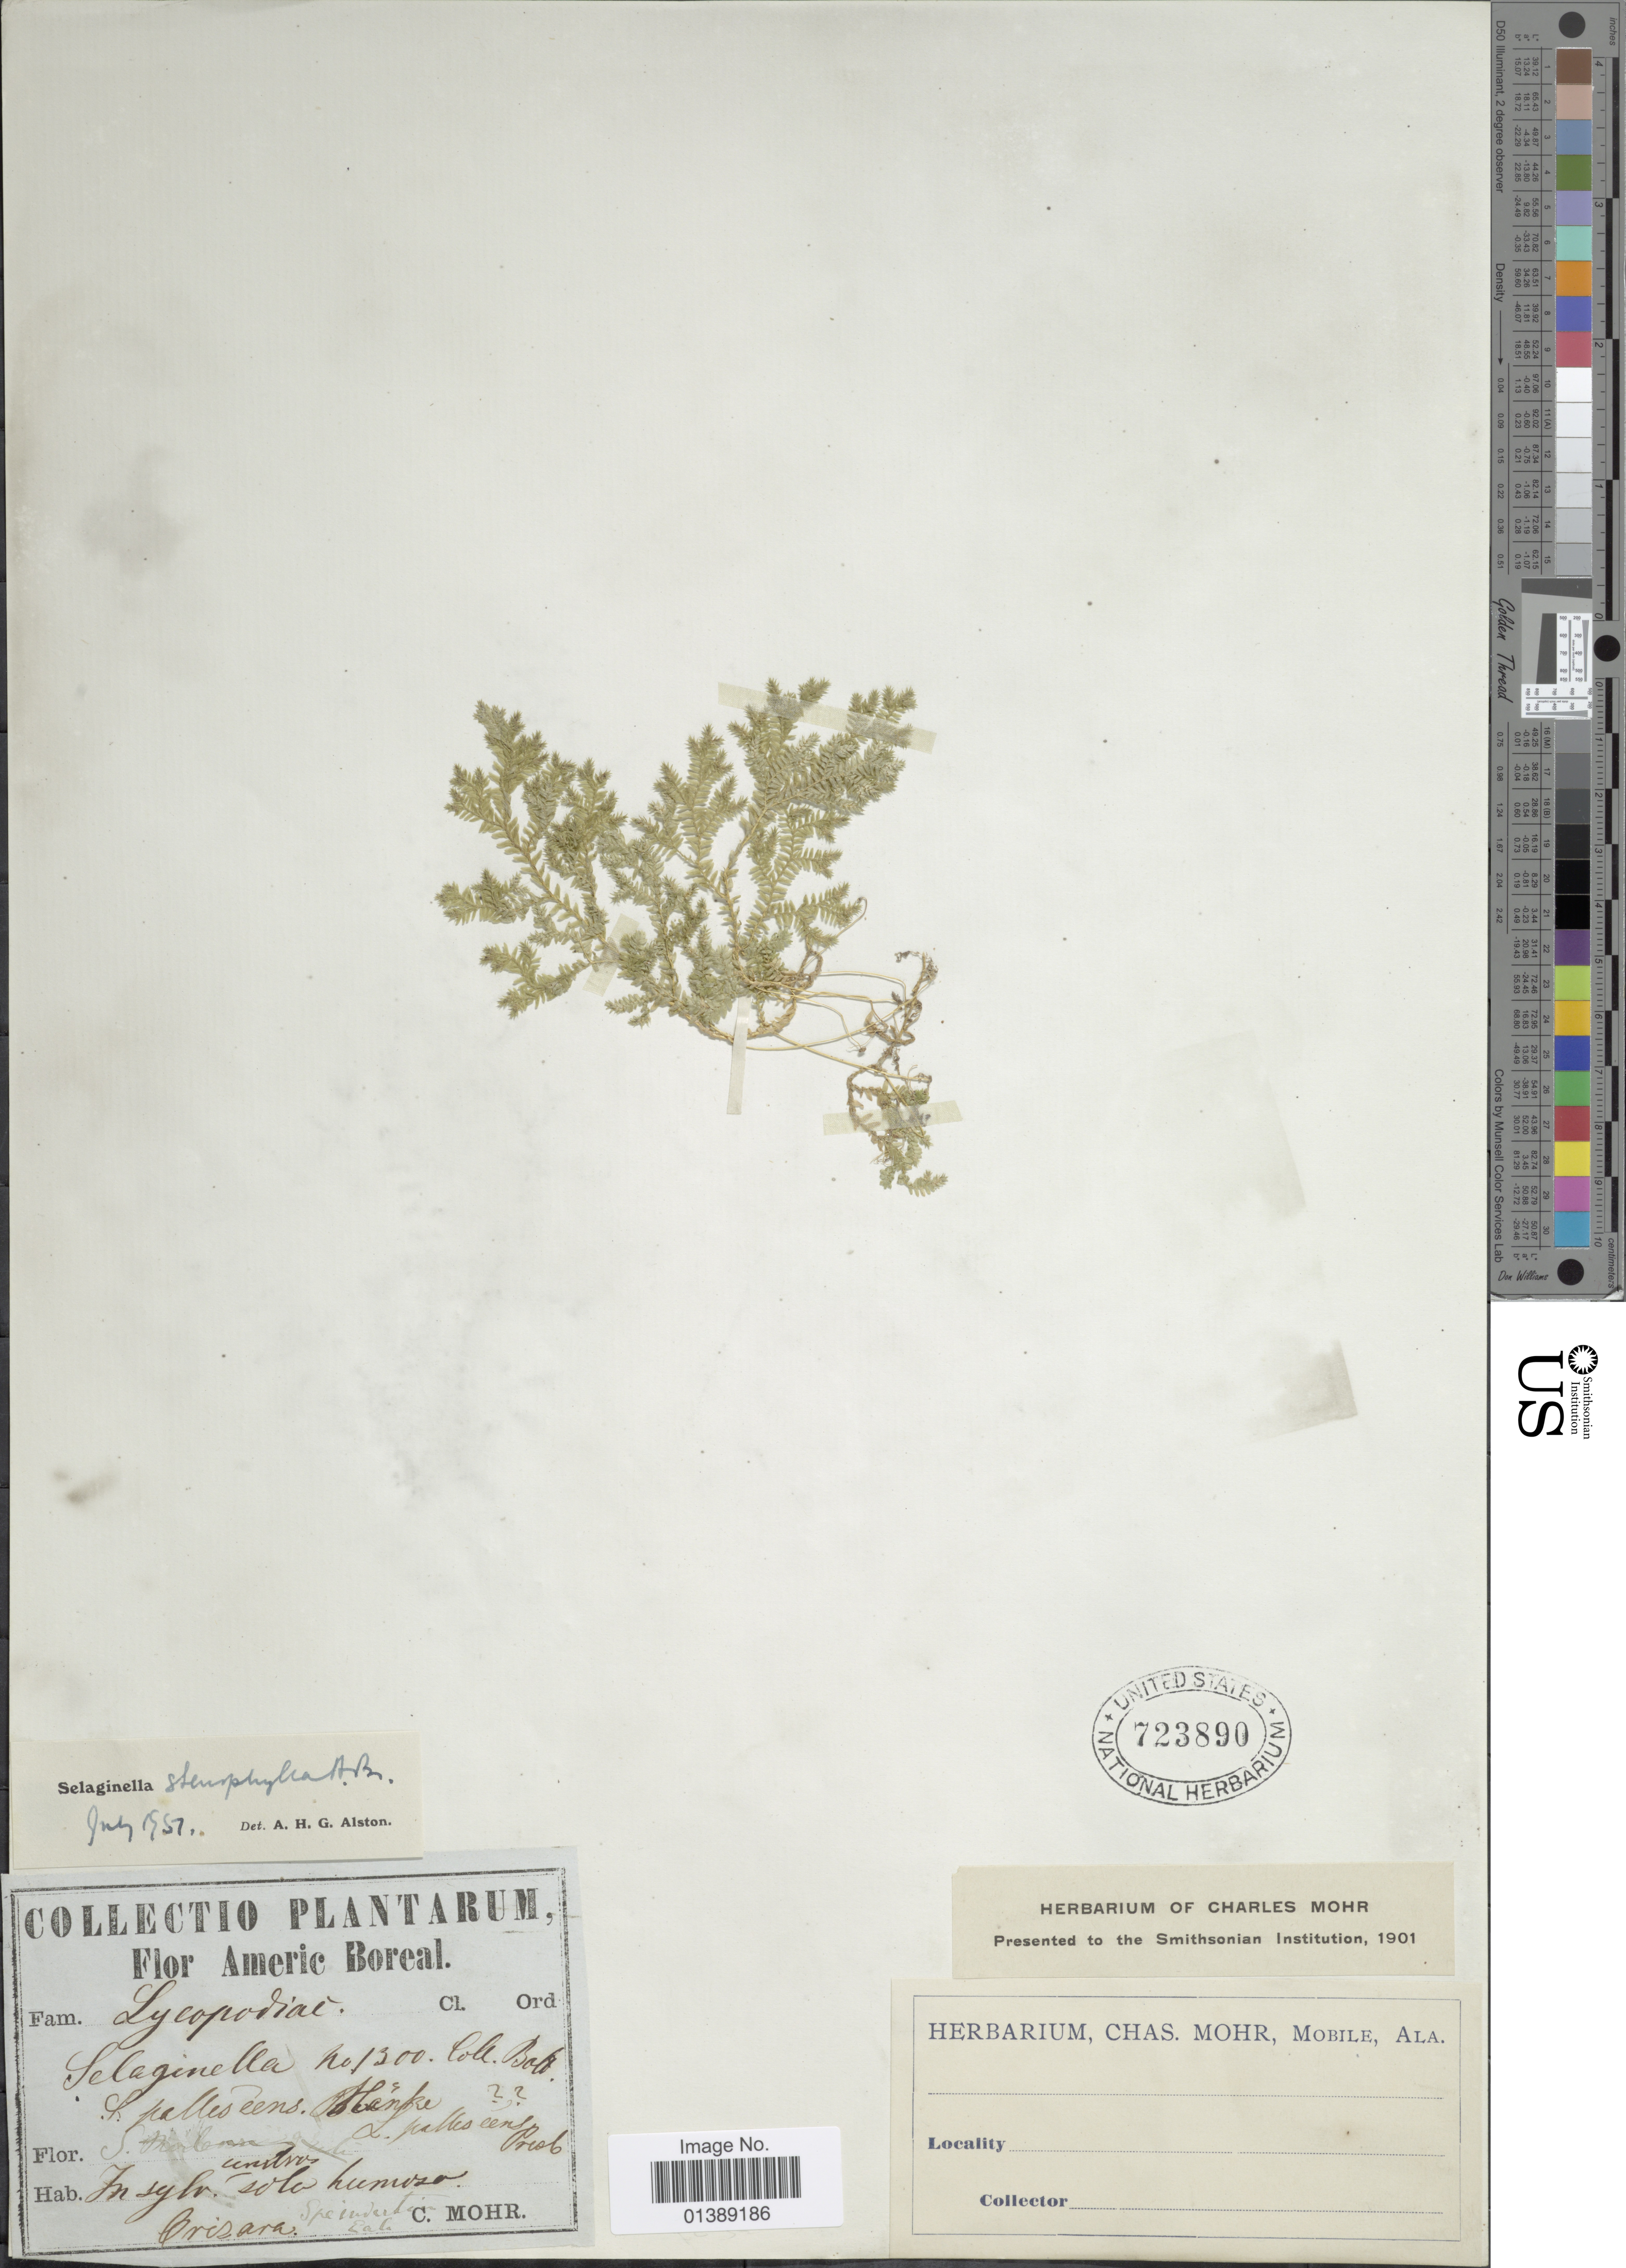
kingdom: Plantae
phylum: Tracheophyta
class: Lycopodiopsida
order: Selaginellales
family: Selaginellaceae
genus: Selaginella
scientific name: Selaginella stenophylla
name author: A. Braun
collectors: C. T. Mohr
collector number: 1300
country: Mexico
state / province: Veracruz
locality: In sylv solo humosa Orizava [interpreted]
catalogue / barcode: US 723890